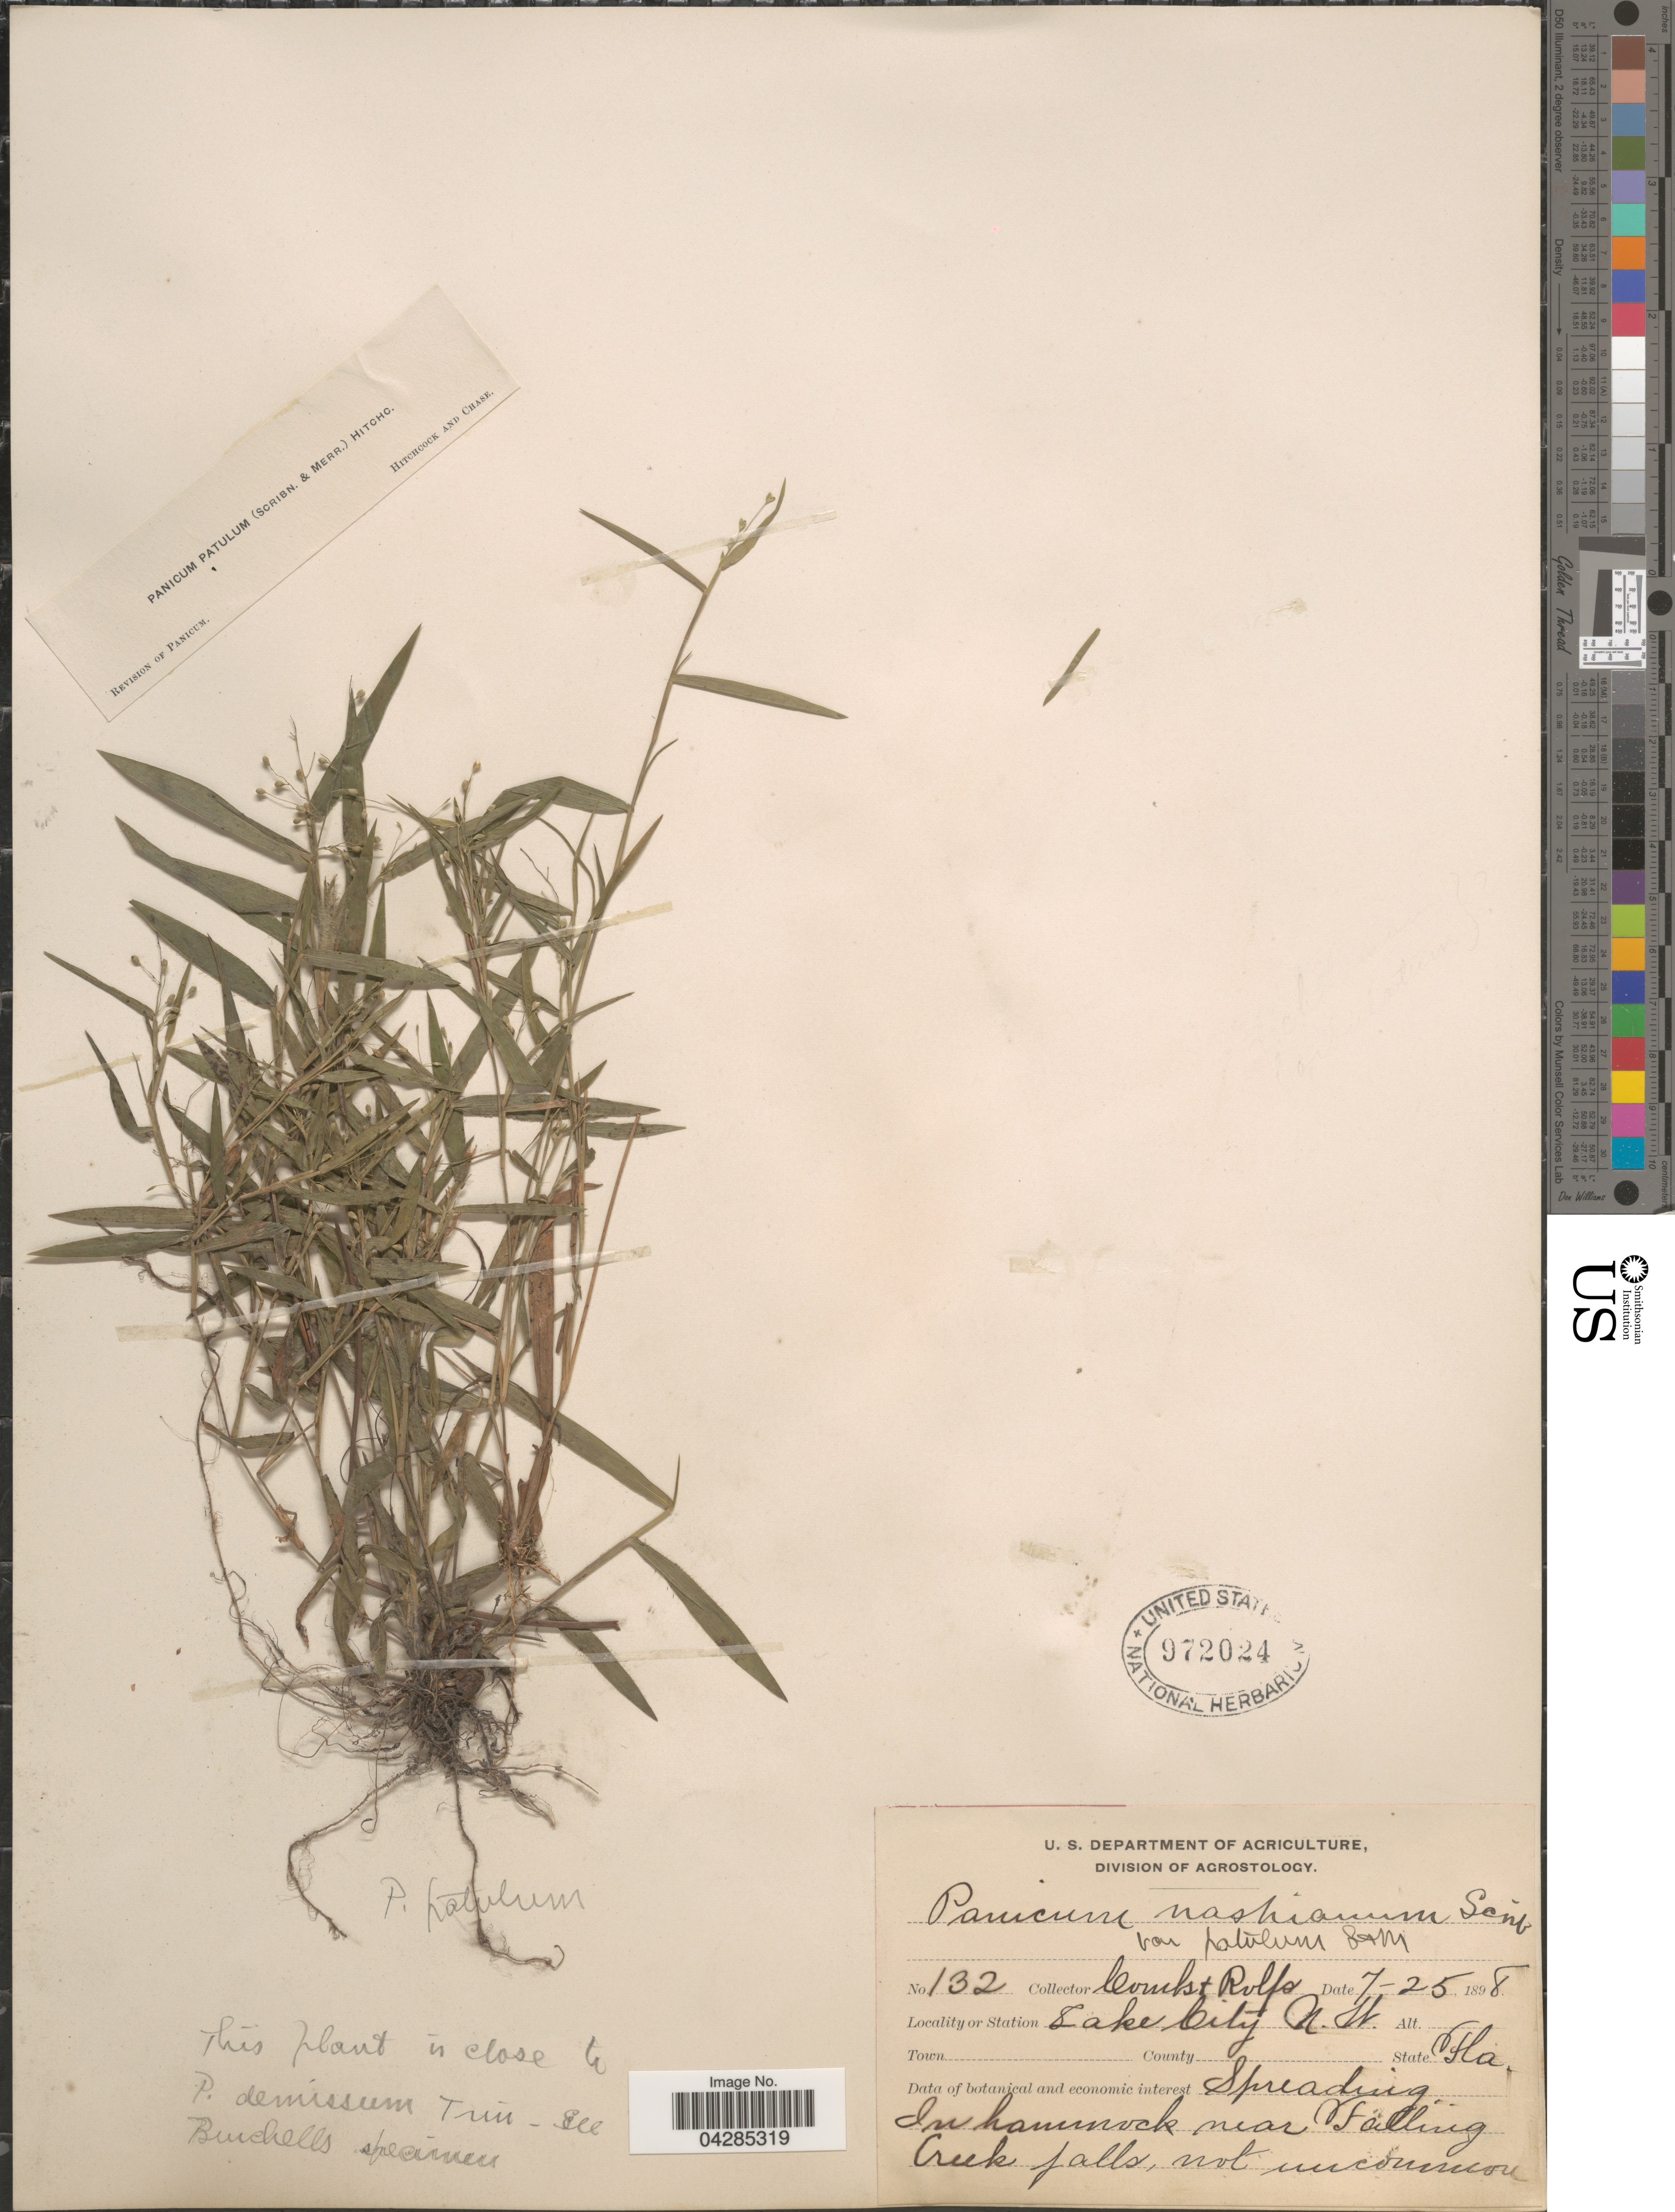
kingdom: Plantae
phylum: Tracheophyta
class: Liliopsida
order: Poales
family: Poaceae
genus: Dichanthelium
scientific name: Dichanthelium portoricense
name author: (Desv. ex Ham.) B.F. Hansen & Wunderlin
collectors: -. Combs & Rolfs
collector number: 132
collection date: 1898-07-25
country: United States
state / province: Florida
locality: Lake City N.W. In hammock near Falling Creek falls, not uncommon.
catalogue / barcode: US 972024